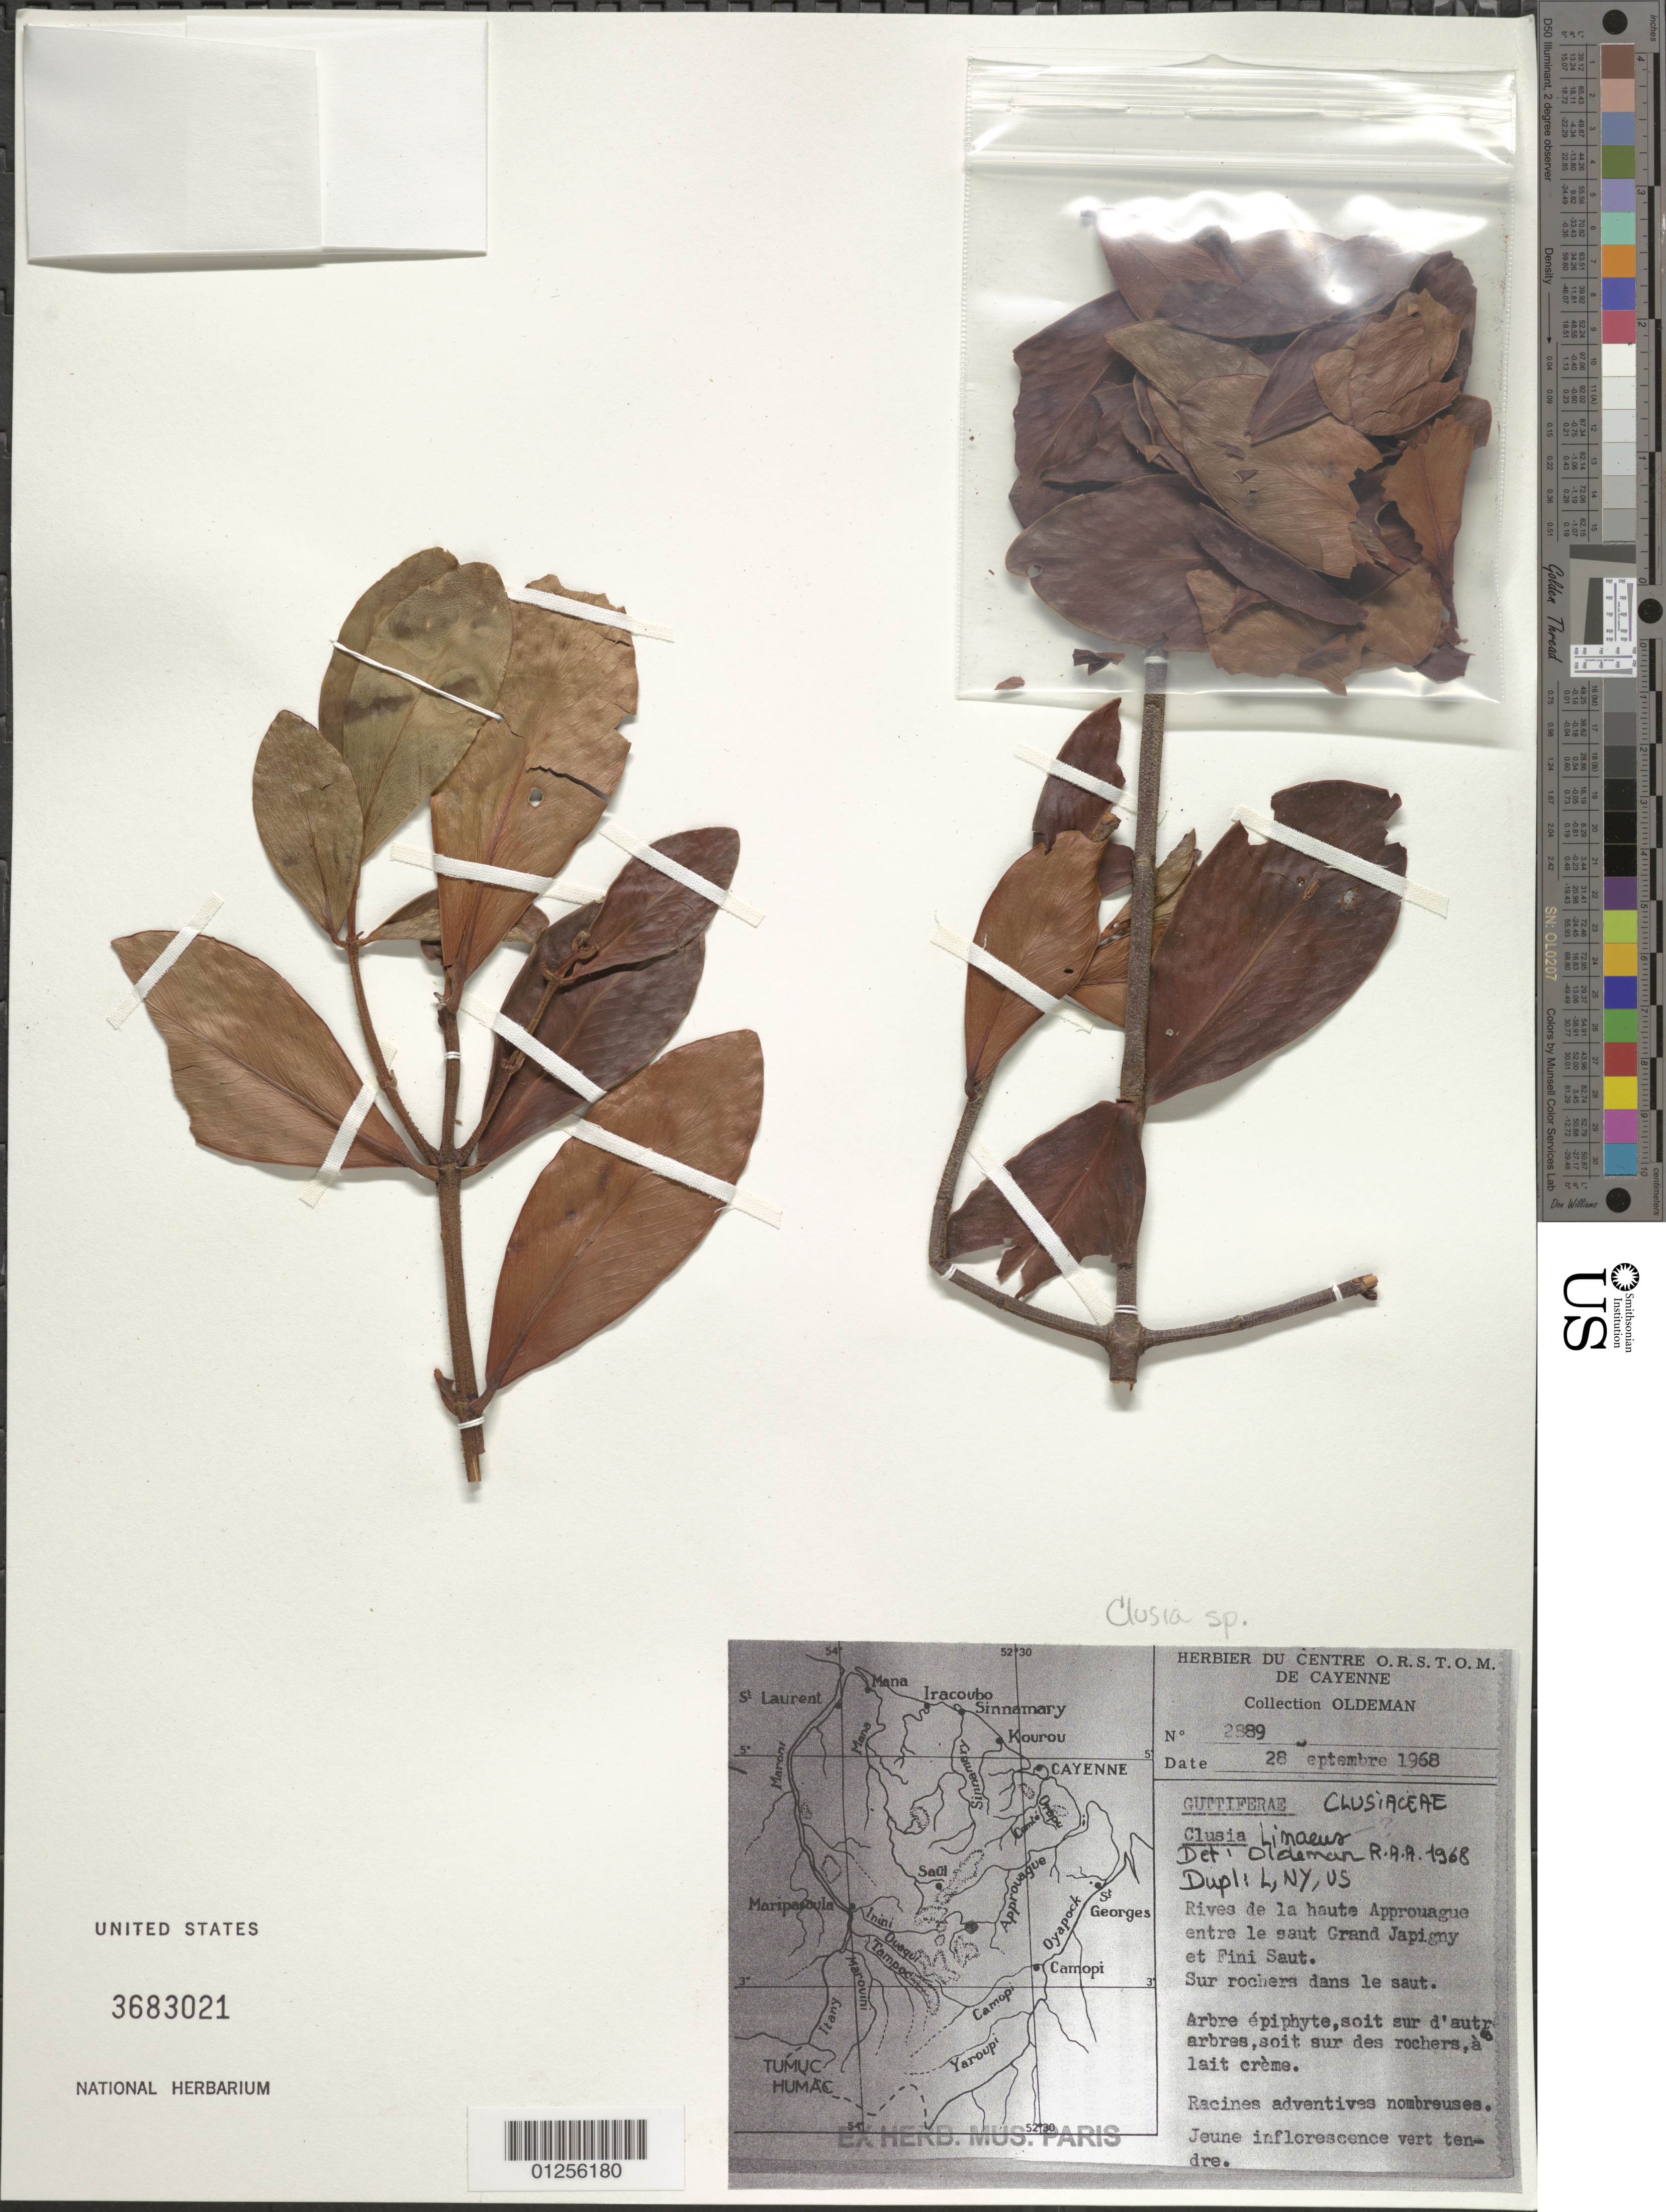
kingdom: Plantae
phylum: Tracheophyta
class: Magnoliopsida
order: Malpighiales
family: Clusiaceae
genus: Clusia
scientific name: Clusia sp.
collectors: R. Oldeman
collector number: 2889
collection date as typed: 28-Sep-68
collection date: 1968-09-28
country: French Guiana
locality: Haute Approuague entre le saut Grand Japigny et Fini Saut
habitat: Rives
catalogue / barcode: US 3683021